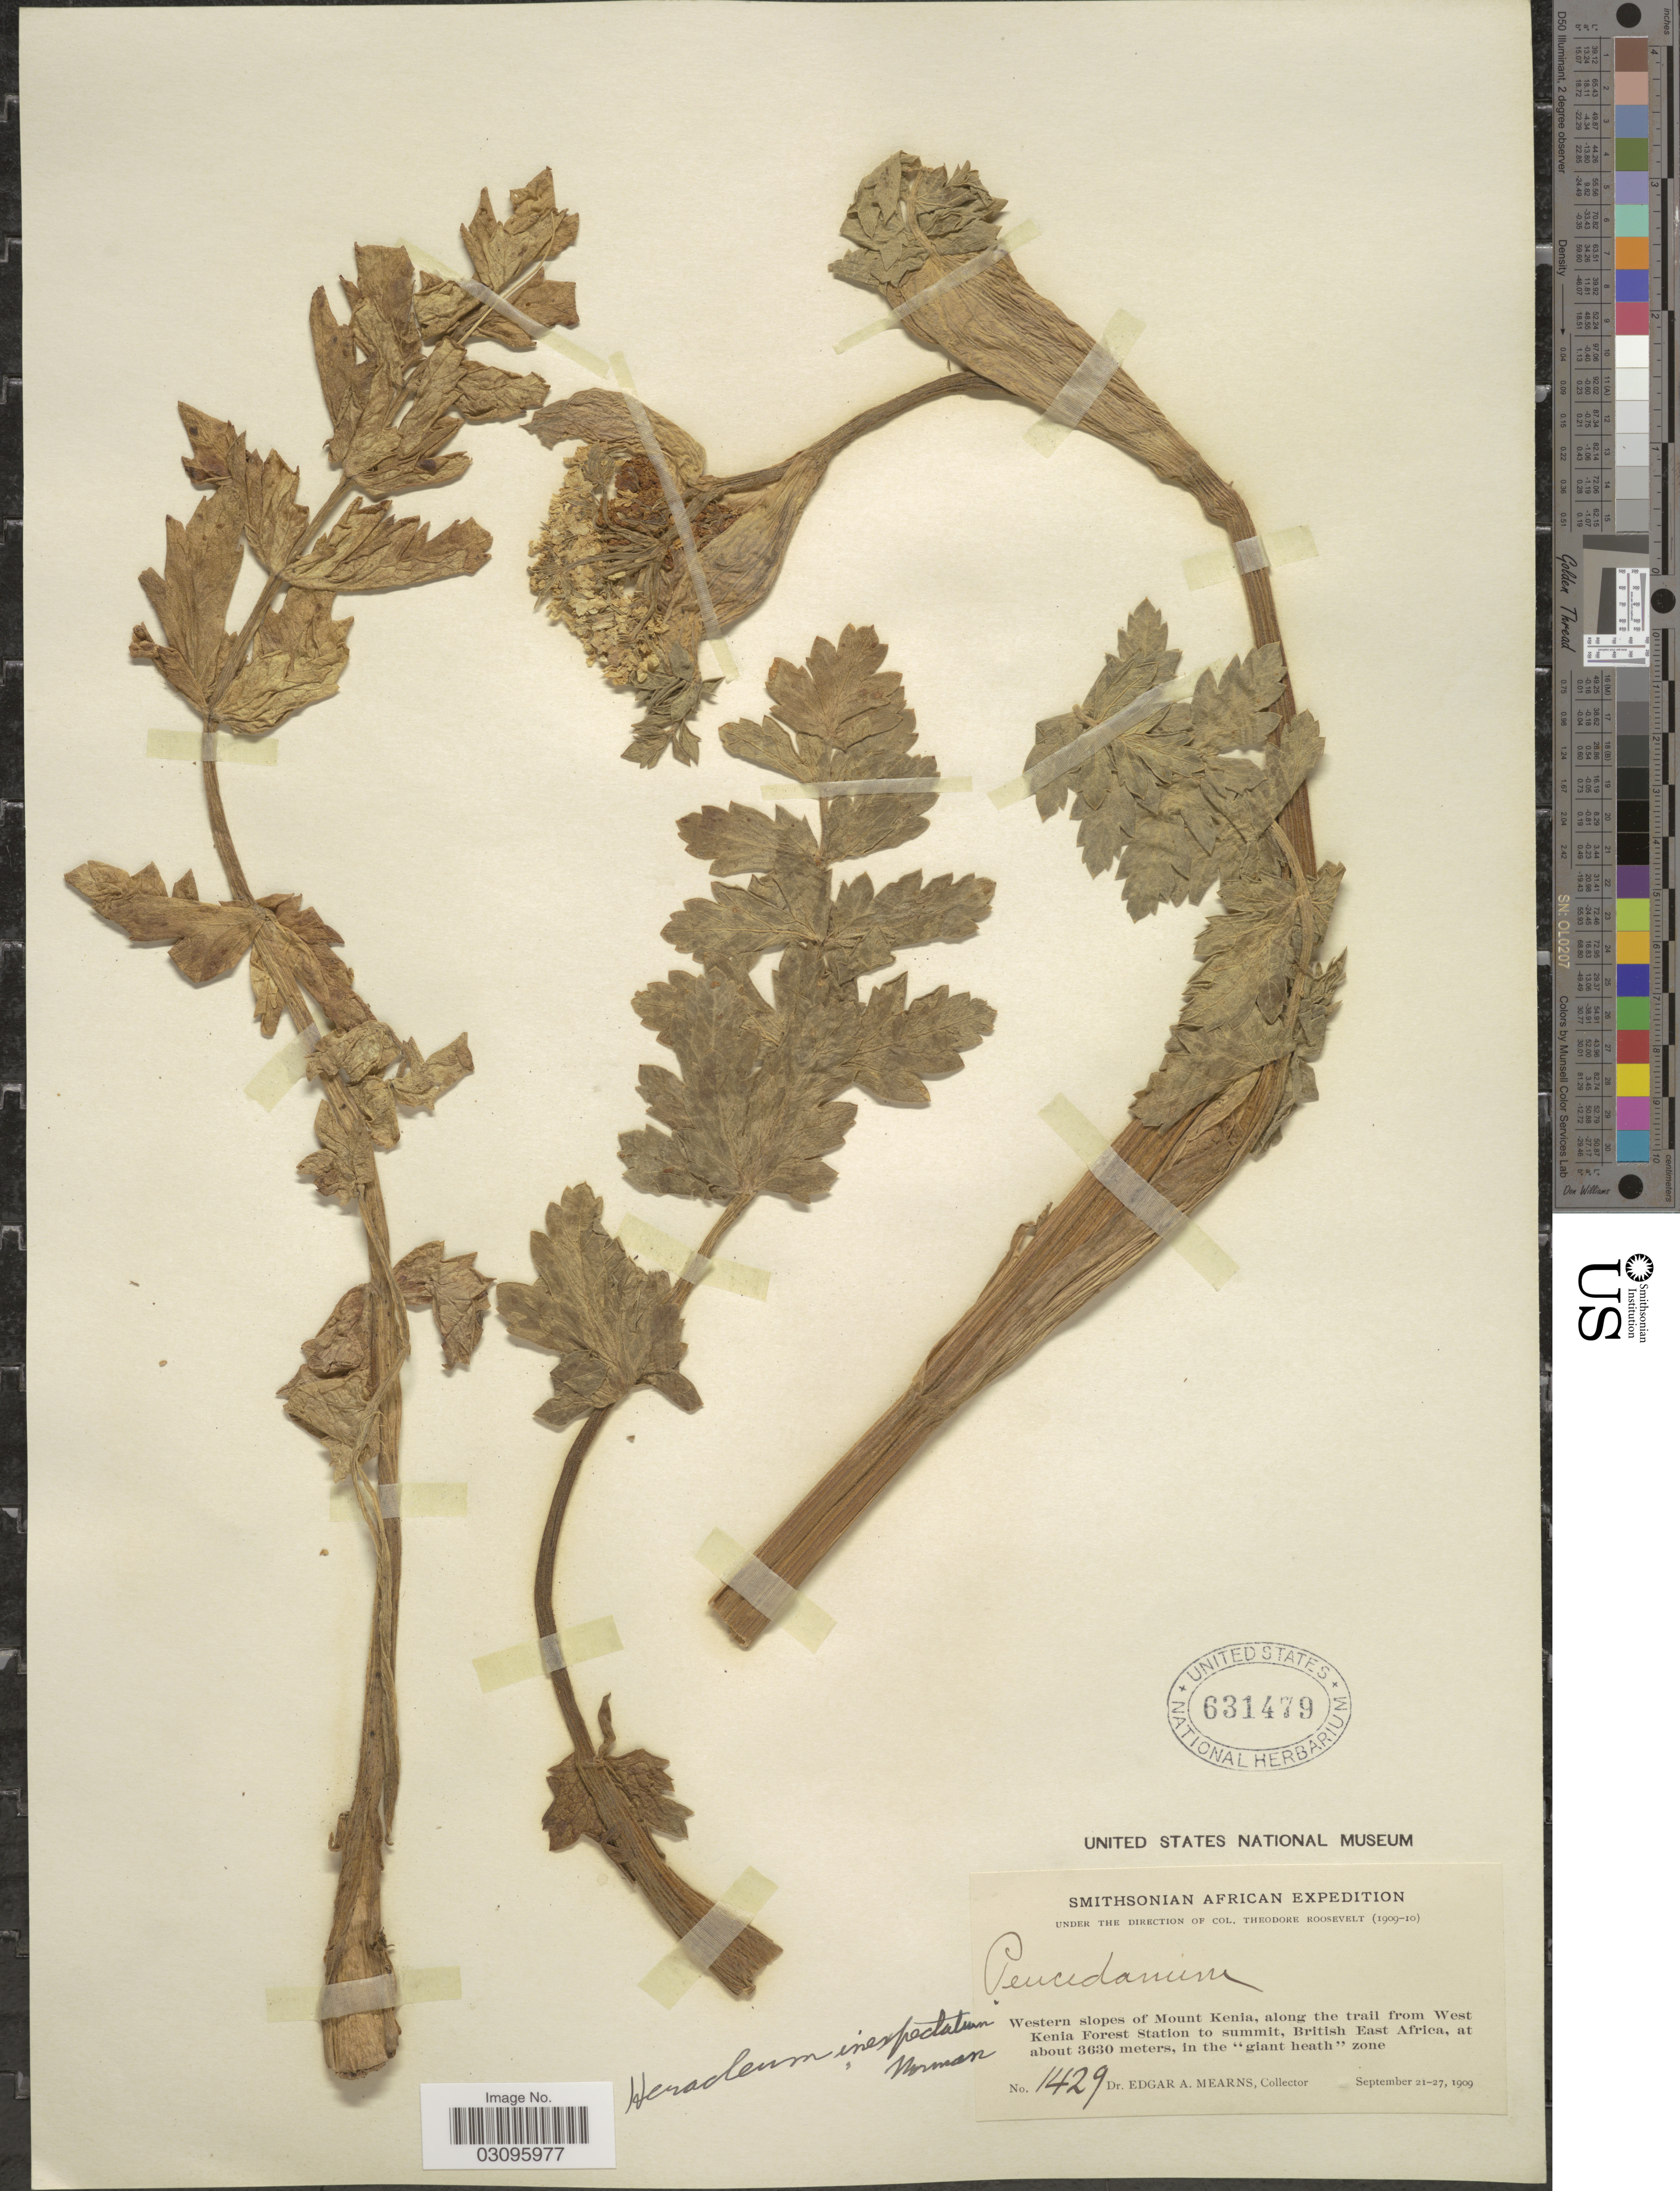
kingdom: Plantae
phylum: Tracheophyta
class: Magnoliopsida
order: Apiales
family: Apiaceae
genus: Heracleum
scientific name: Heracleum inexpectatum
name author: C. Norman in De Wild.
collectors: E. A. Mearns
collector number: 1429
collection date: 1909-09-21/1909-09-27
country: Kenya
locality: Western slopes of Mount Kenia, along the trail from West Kenia Forest Station to summit, British East Africa.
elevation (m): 3630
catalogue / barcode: US 631479